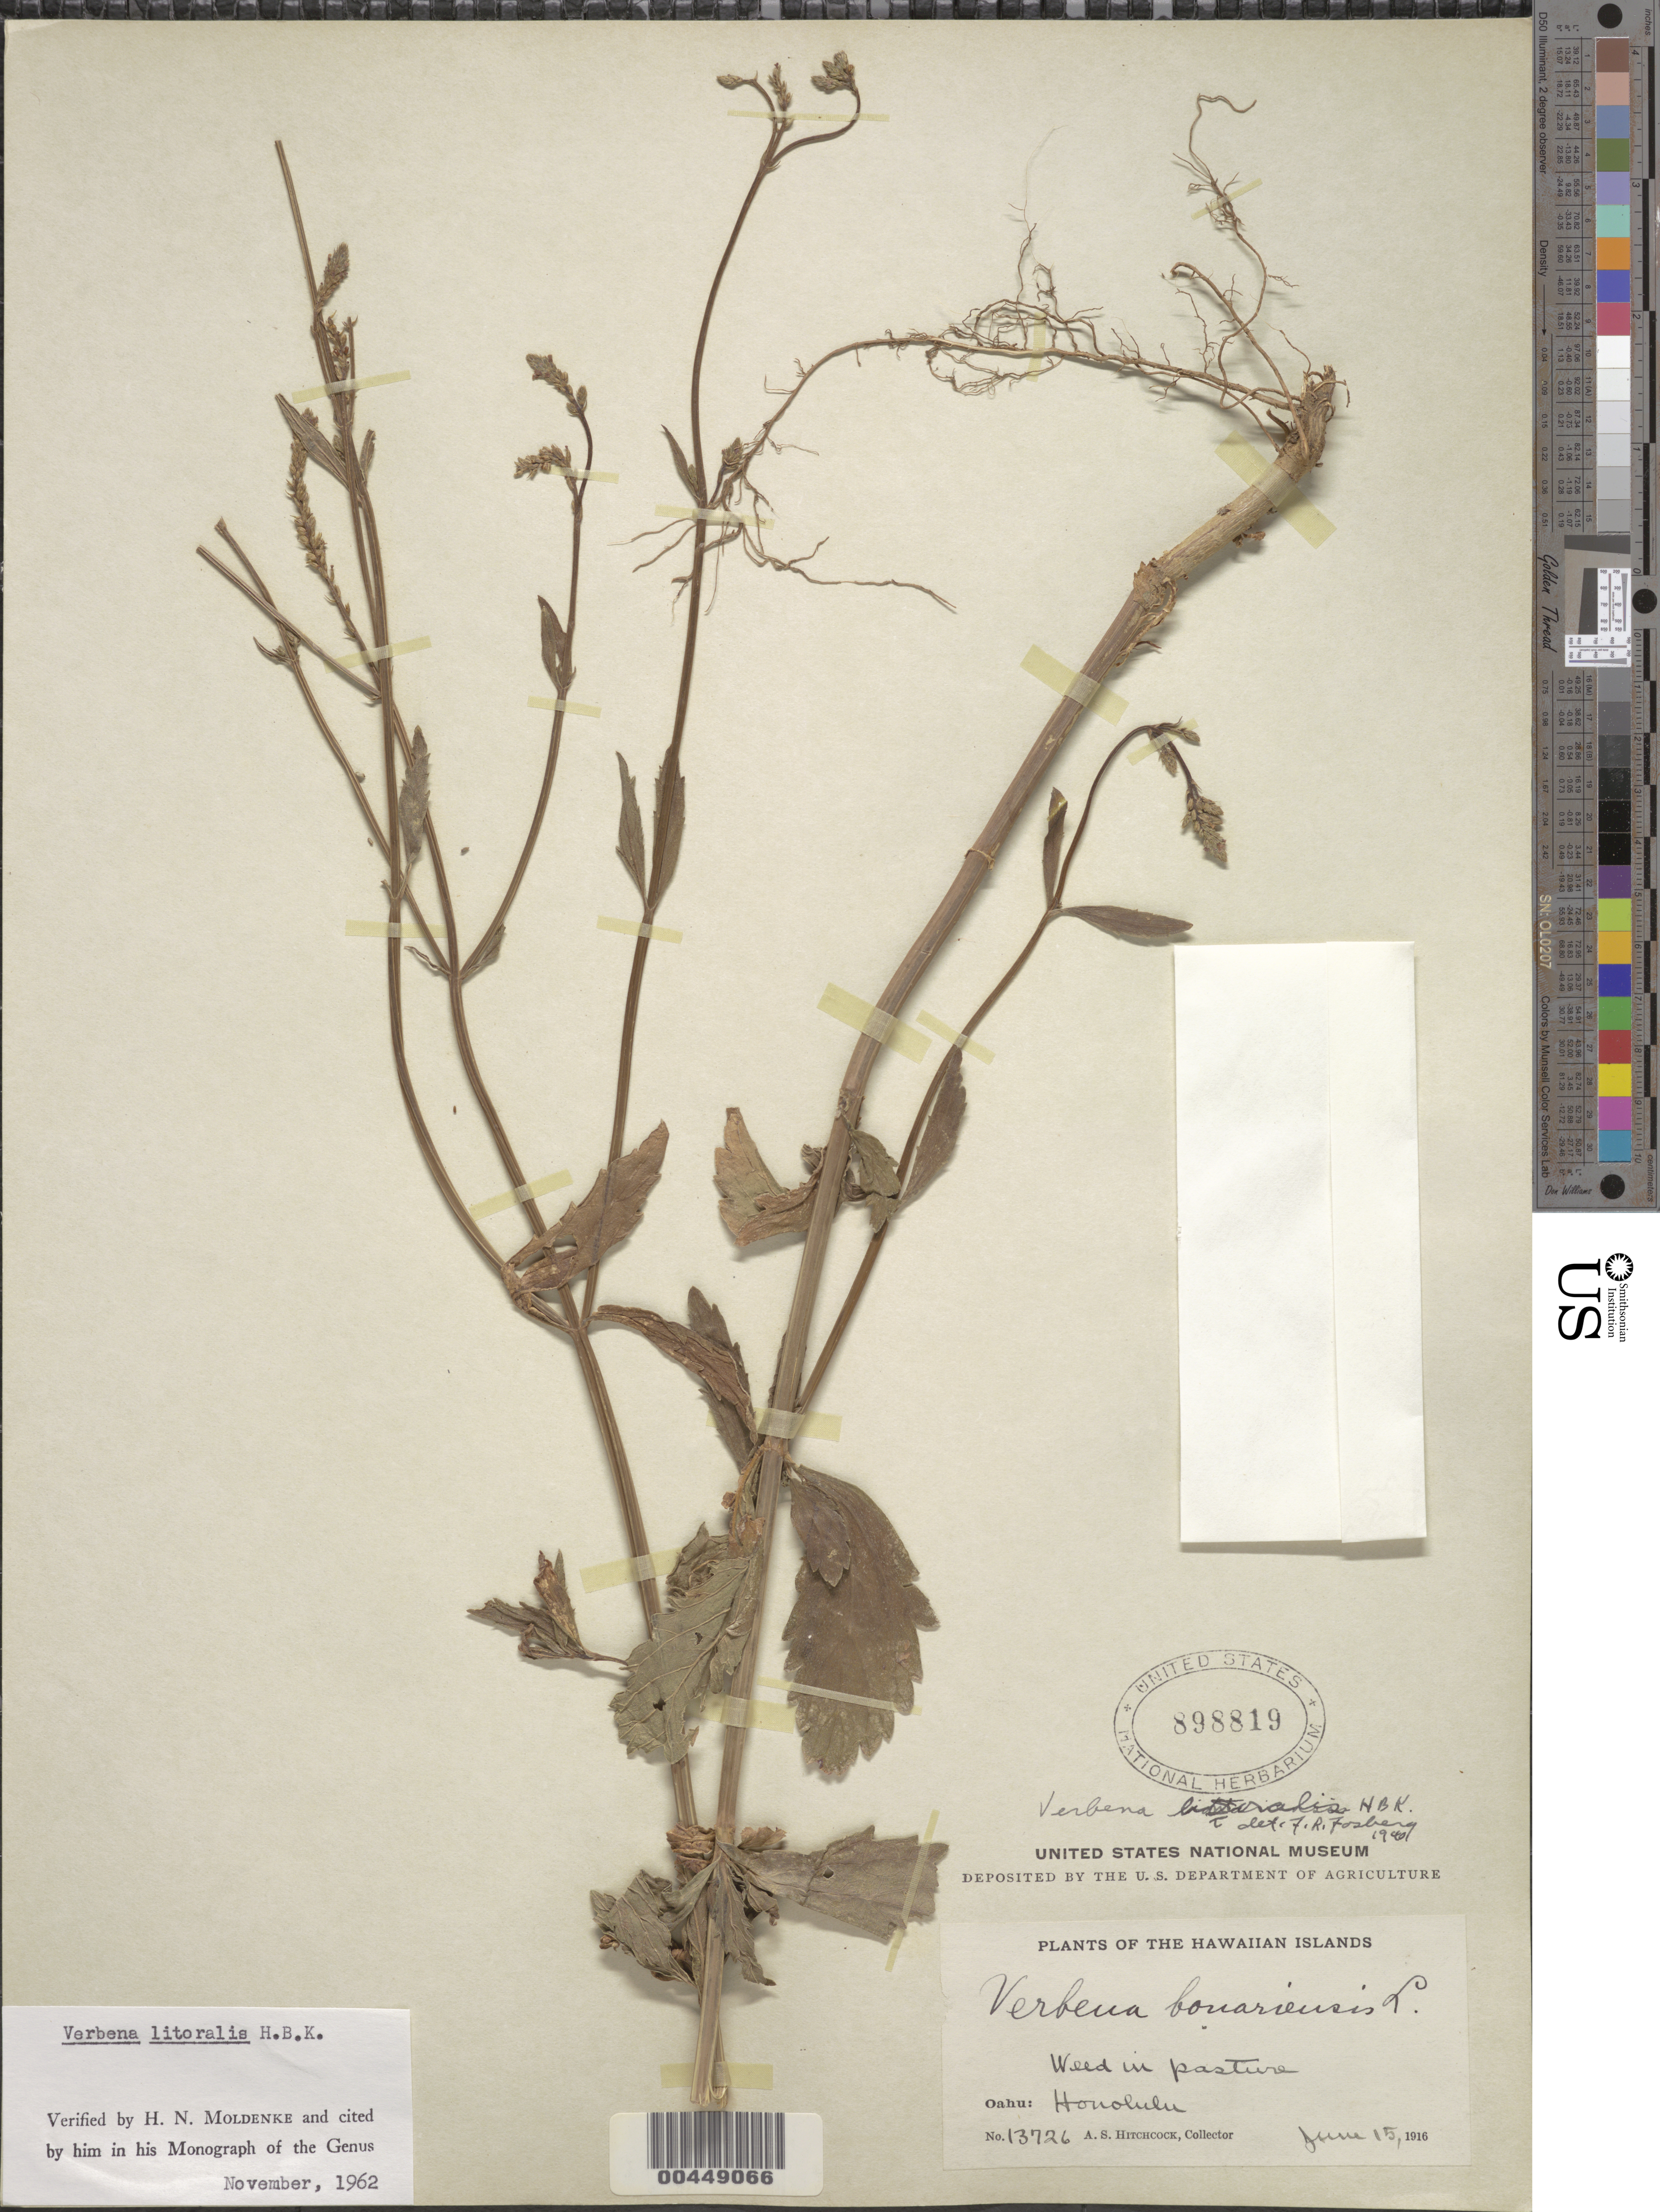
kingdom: Plantae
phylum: Tracheophyta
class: Magnoliopsida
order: Lamiales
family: Verbenaceae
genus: Verbena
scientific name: Verbena litoralis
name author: Kunth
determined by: Moldenke, H. N.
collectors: A. S. Hitchcock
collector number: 13726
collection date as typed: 15 Jun 1916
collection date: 1916-06-15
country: United States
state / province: Hawaii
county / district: Honolulu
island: Oahu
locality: Honolulu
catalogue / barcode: US 898819